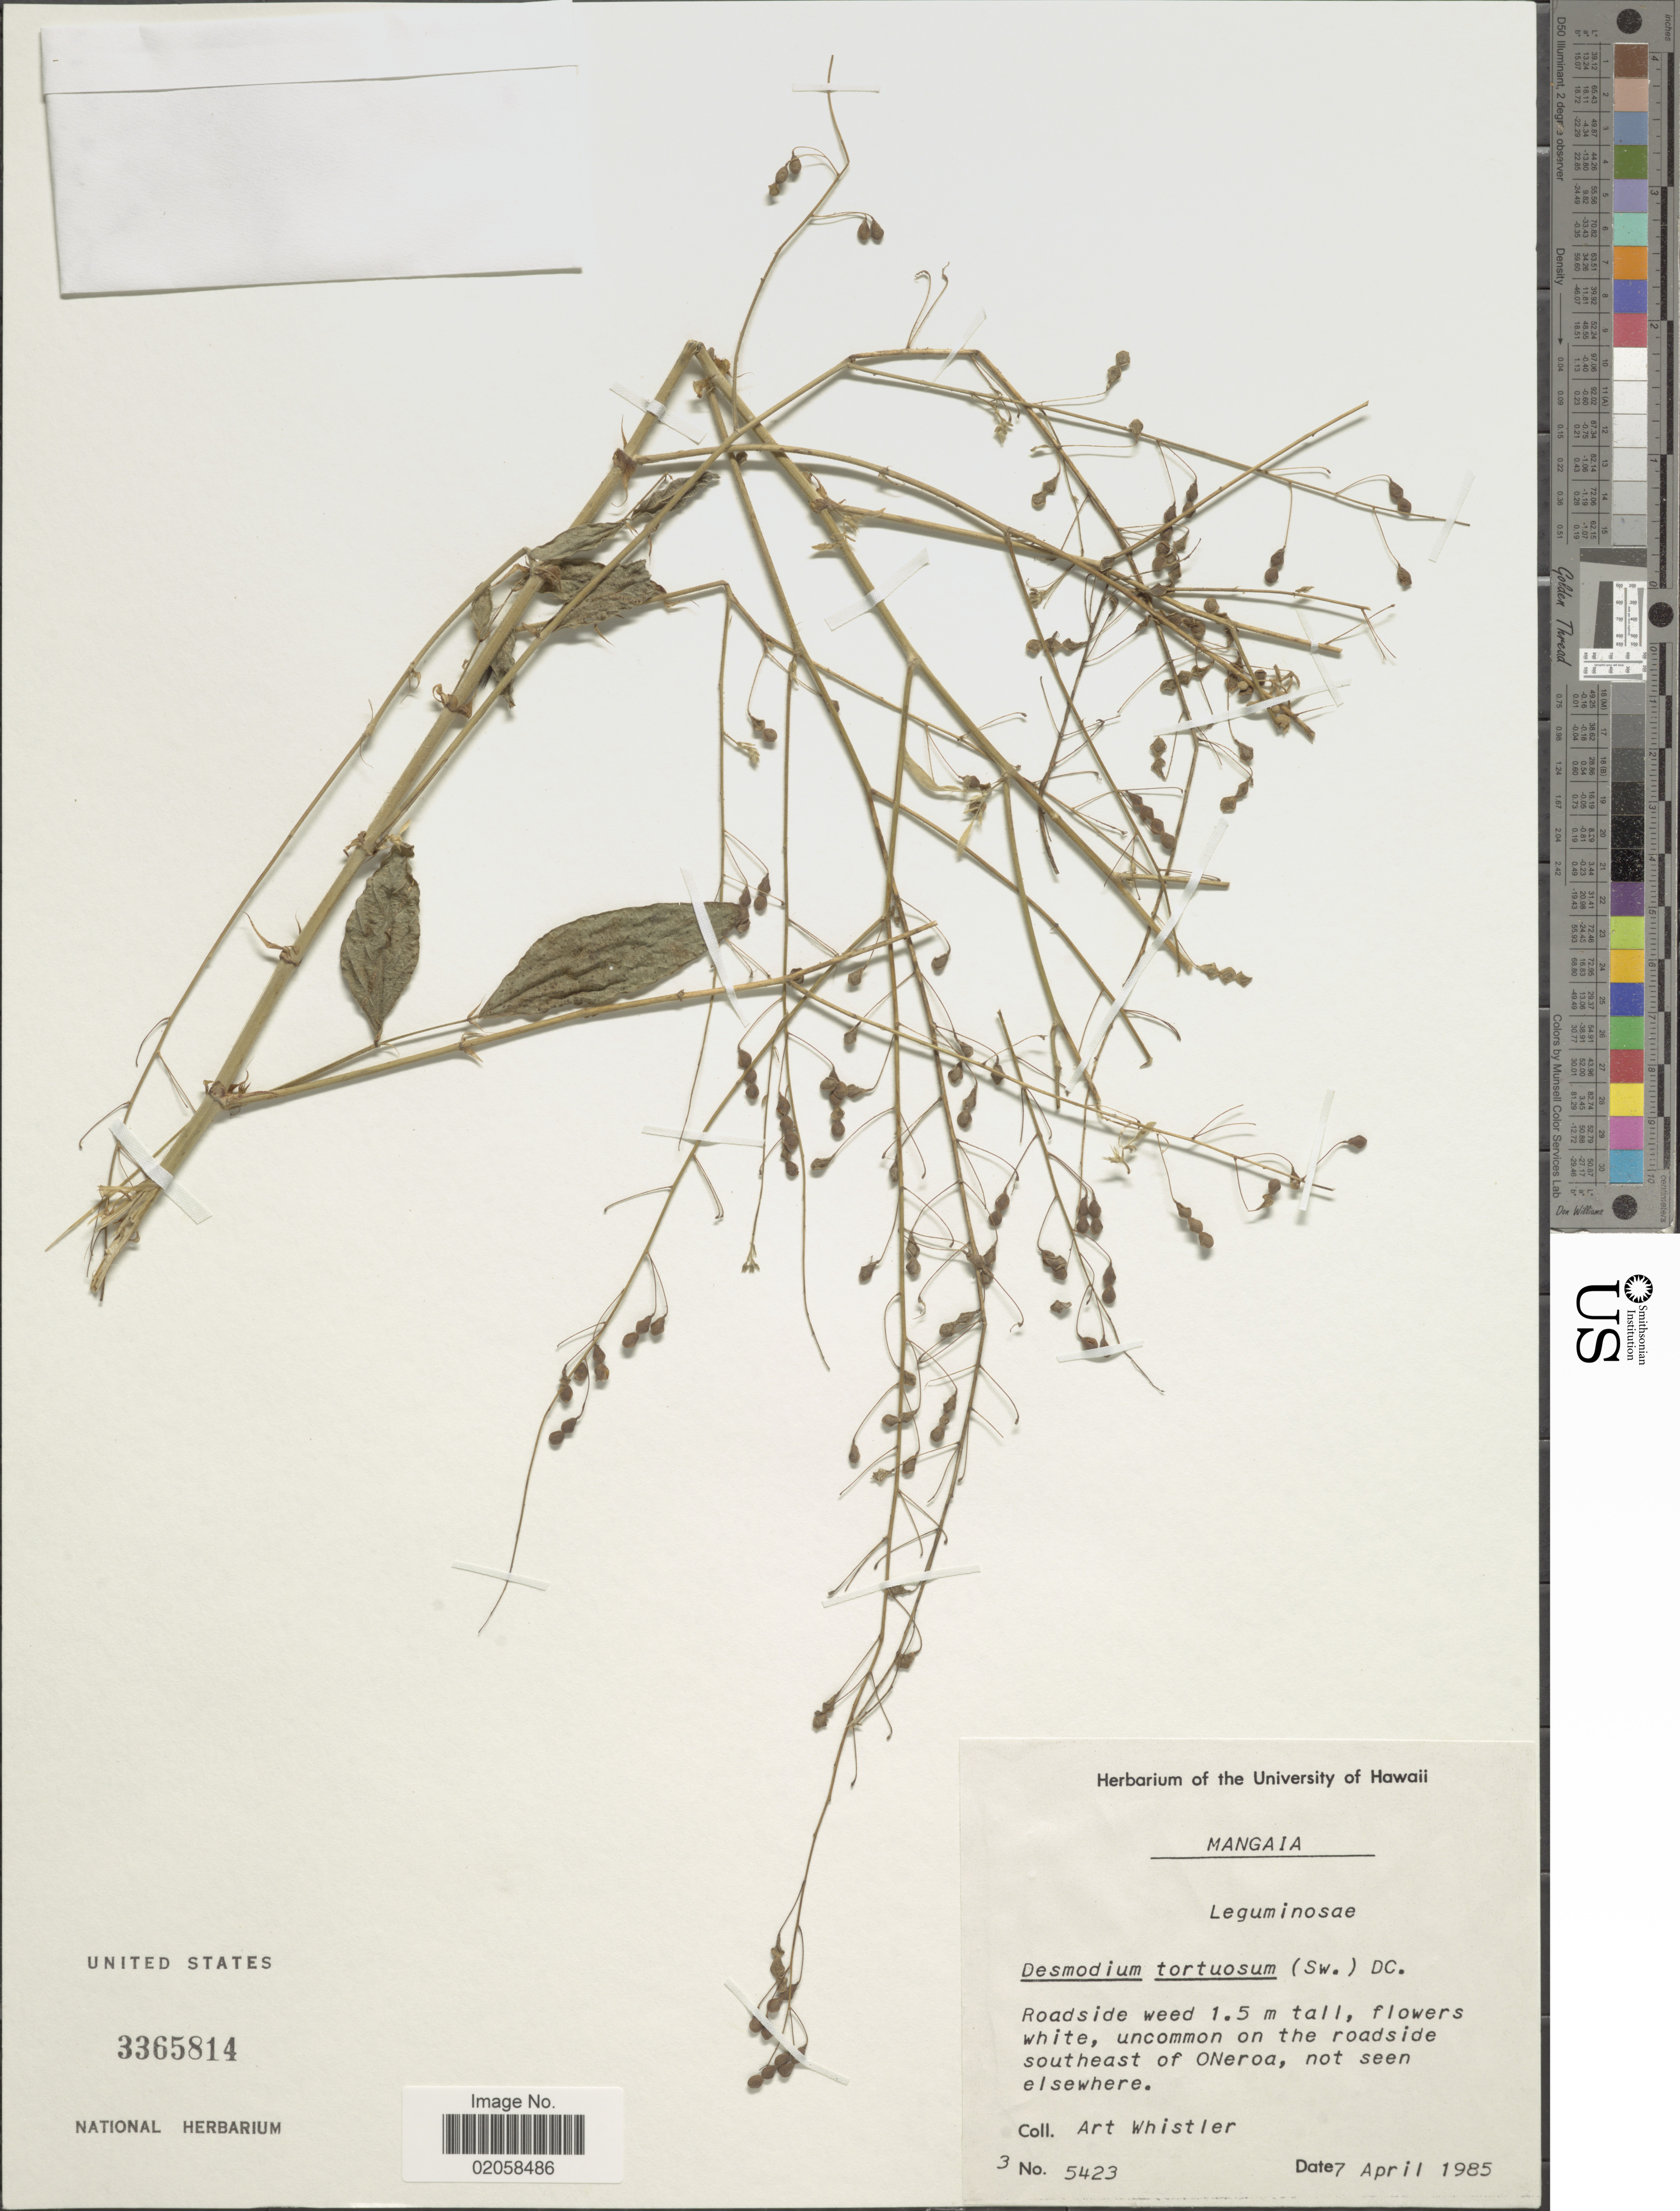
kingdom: Plantae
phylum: Tracheophyta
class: Magnoliopsida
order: Fabales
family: Fabaceae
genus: Desmodium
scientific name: Desmodium tortuosum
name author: (Sw.) DC.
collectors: A. Whistler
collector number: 5423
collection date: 1985-04-07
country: Cook Islands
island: Mangaia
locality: Roadside weed, uncommon on the roadside southeast of Oneroa.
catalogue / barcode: US 3365814